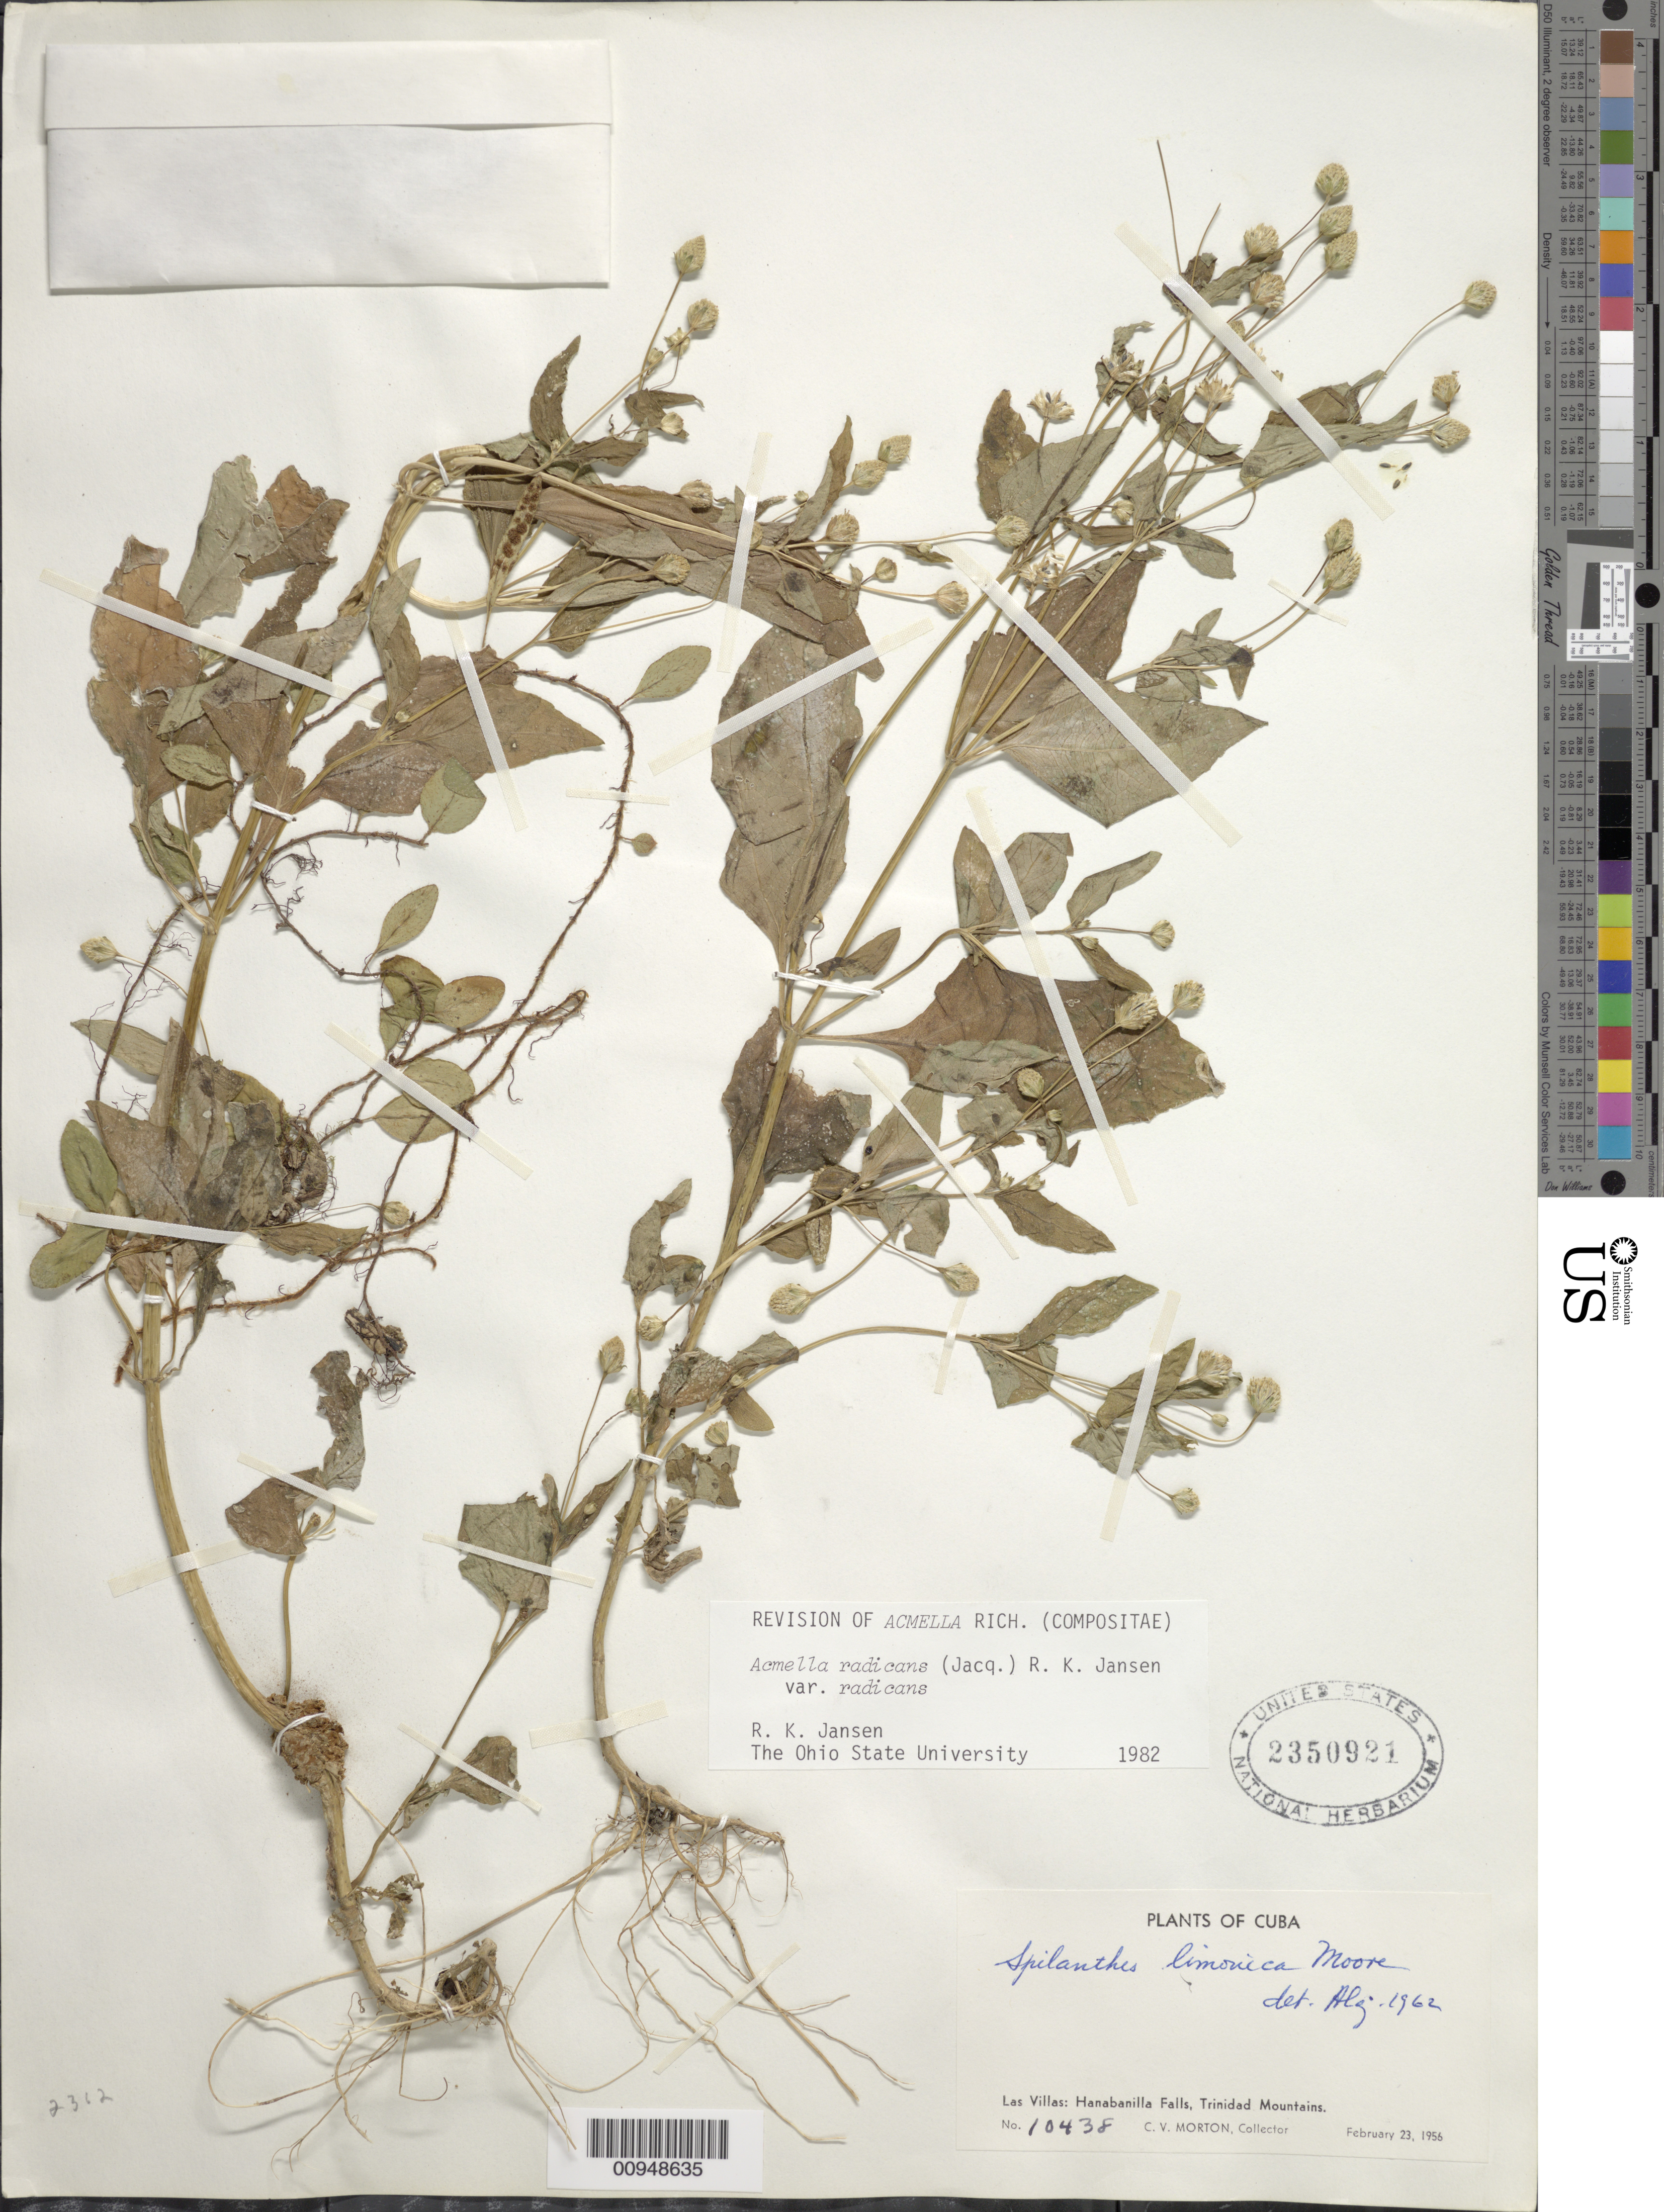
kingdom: Plantae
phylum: Tracheophyta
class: Magnoliopsida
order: Asterales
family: Asteraceae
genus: Acmella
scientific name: Acmella radicans var. radicans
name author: (Jacq.) R.K. Jansen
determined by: Jansen, R. K.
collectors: C. V. Morton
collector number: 10438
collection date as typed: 23 Feb 1956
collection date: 1956-02-23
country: Cuba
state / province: Las Villas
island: Cuba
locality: Hanabanilla Falls, Trinidad Mountains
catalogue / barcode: US 2350921